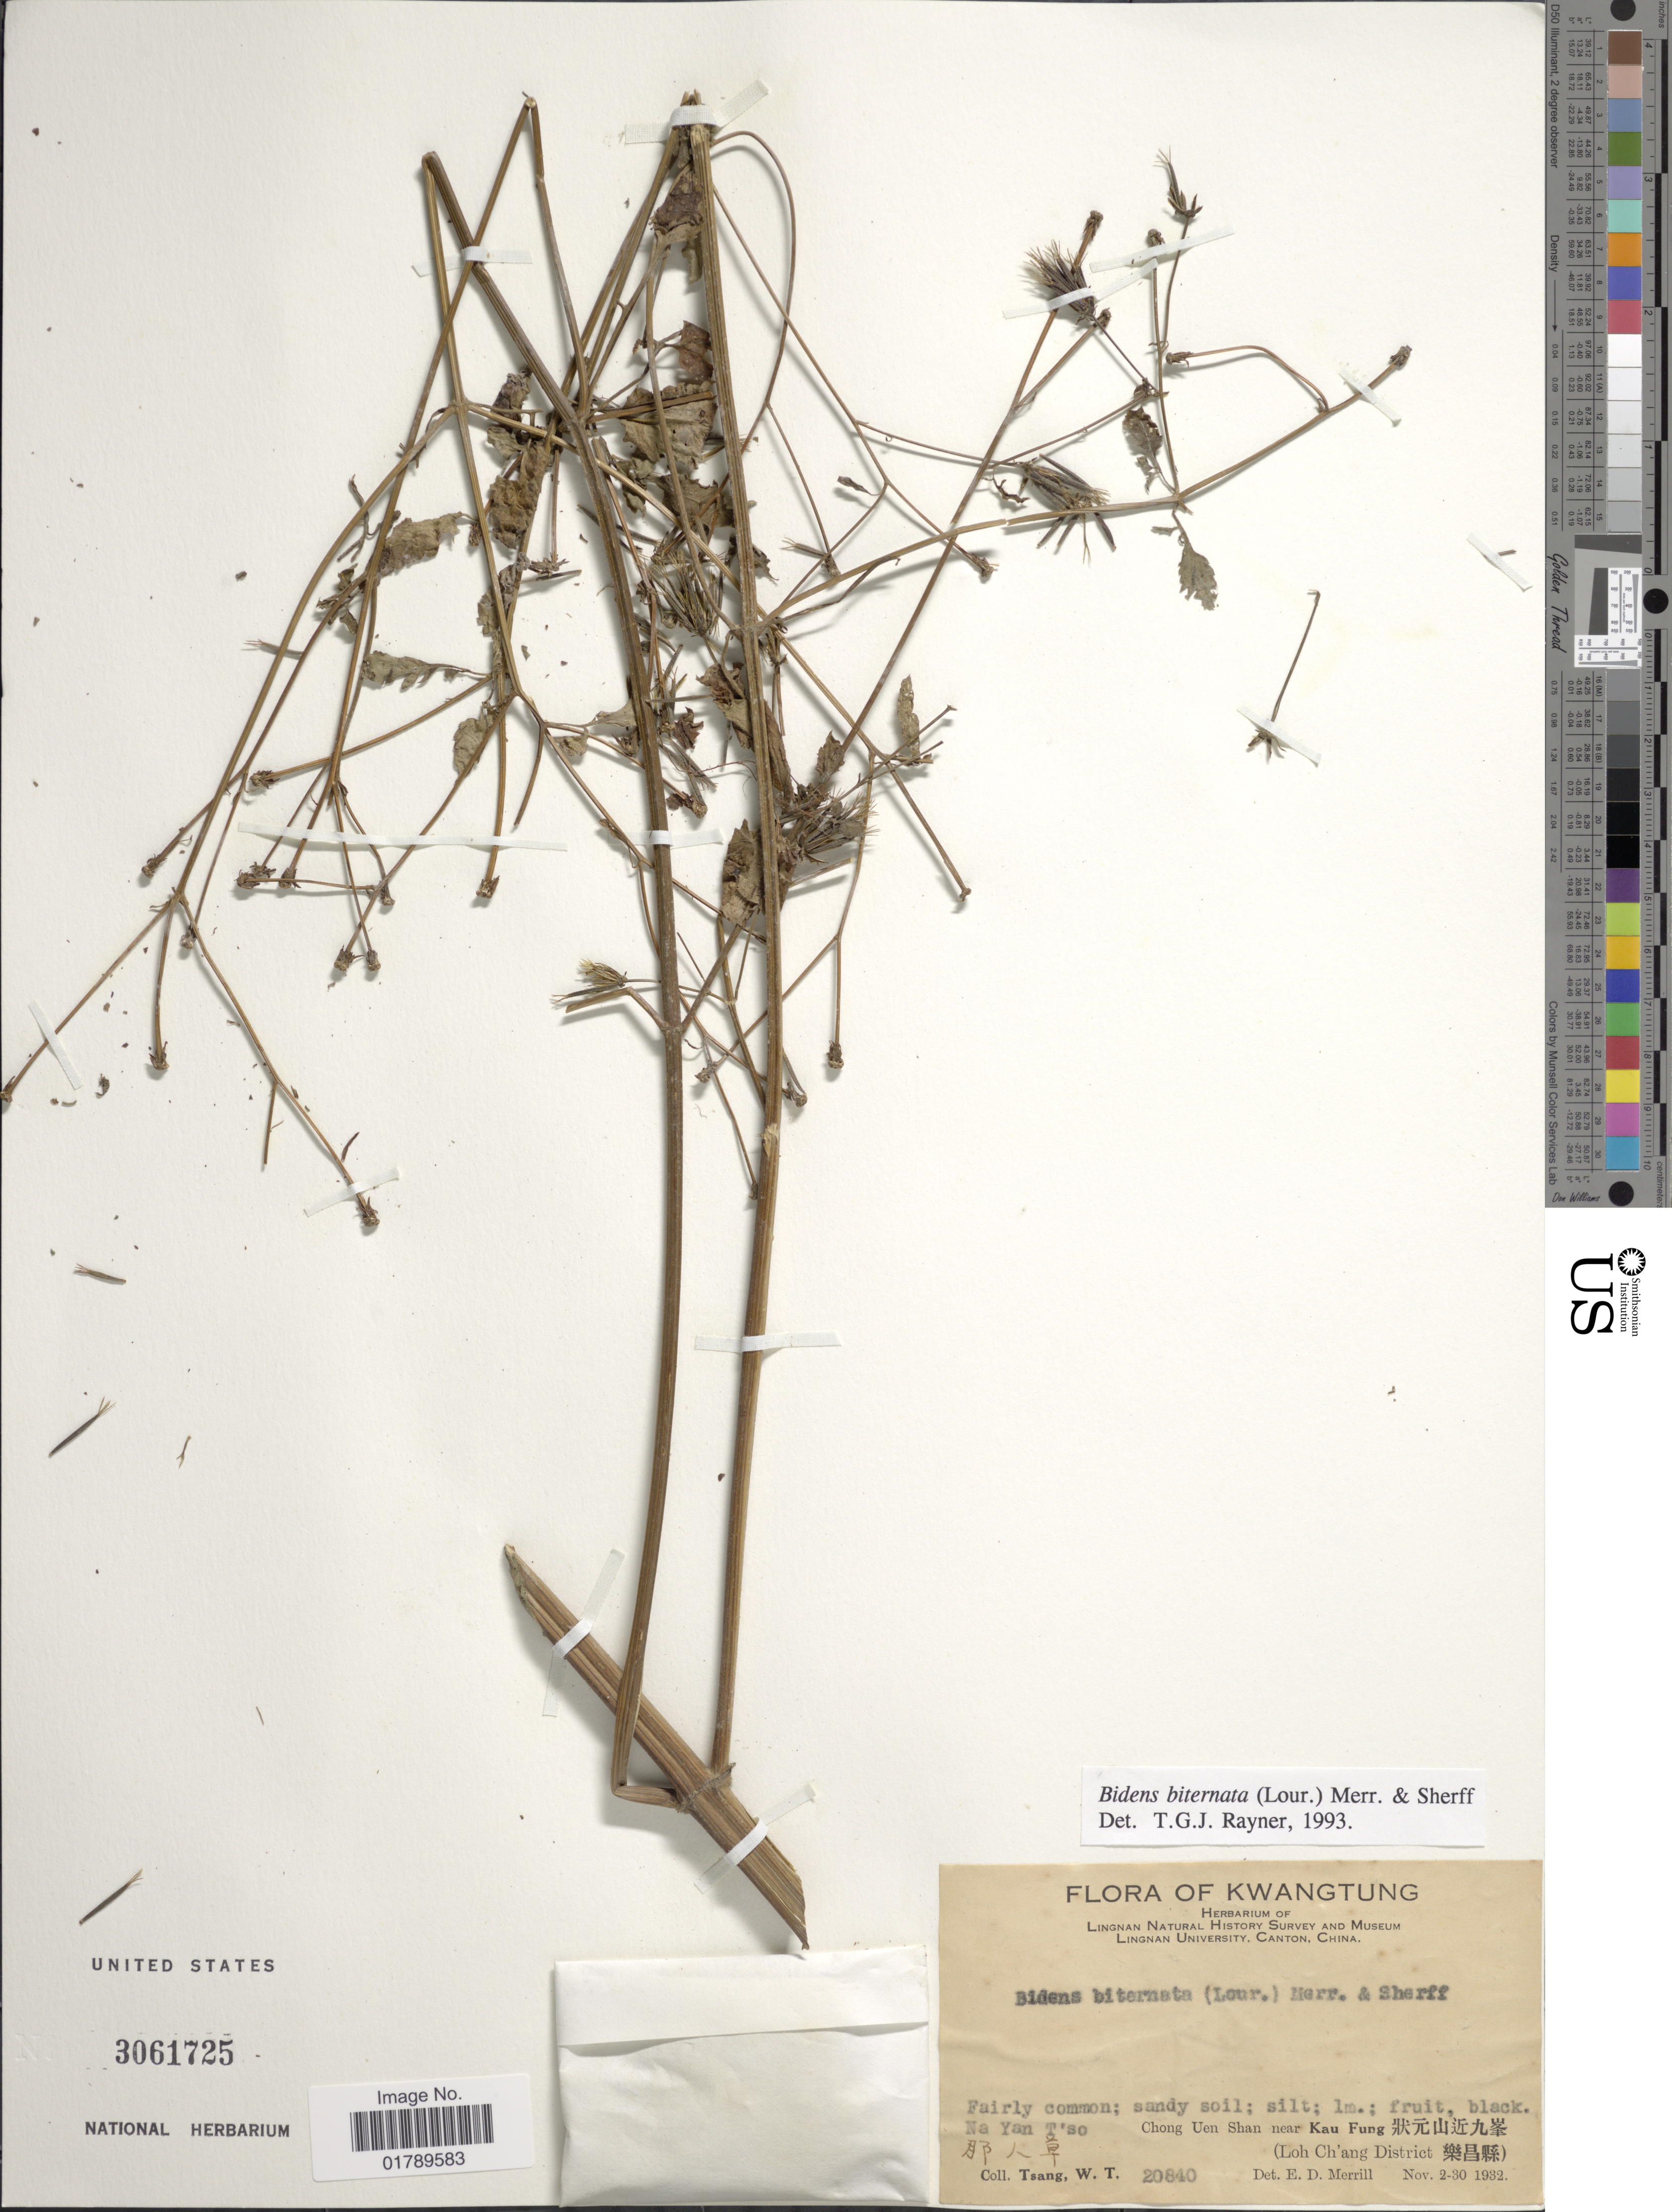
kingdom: Plantae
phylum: Tracheophyta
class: Magnoliopsida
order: Asterales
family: Asteraceae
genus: Bidens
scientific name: Bidens biternata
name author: (Lour.) Merr. & Sherff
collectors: W. T. Tsang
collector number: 20840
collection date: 1932-11-02/1932-11-30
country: China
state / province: Guangdong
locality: Kwangtung, Chong uen Shan near Kau Fung. (Loh Ch'ang District) Na Yan T'so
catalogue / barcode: US 3061725